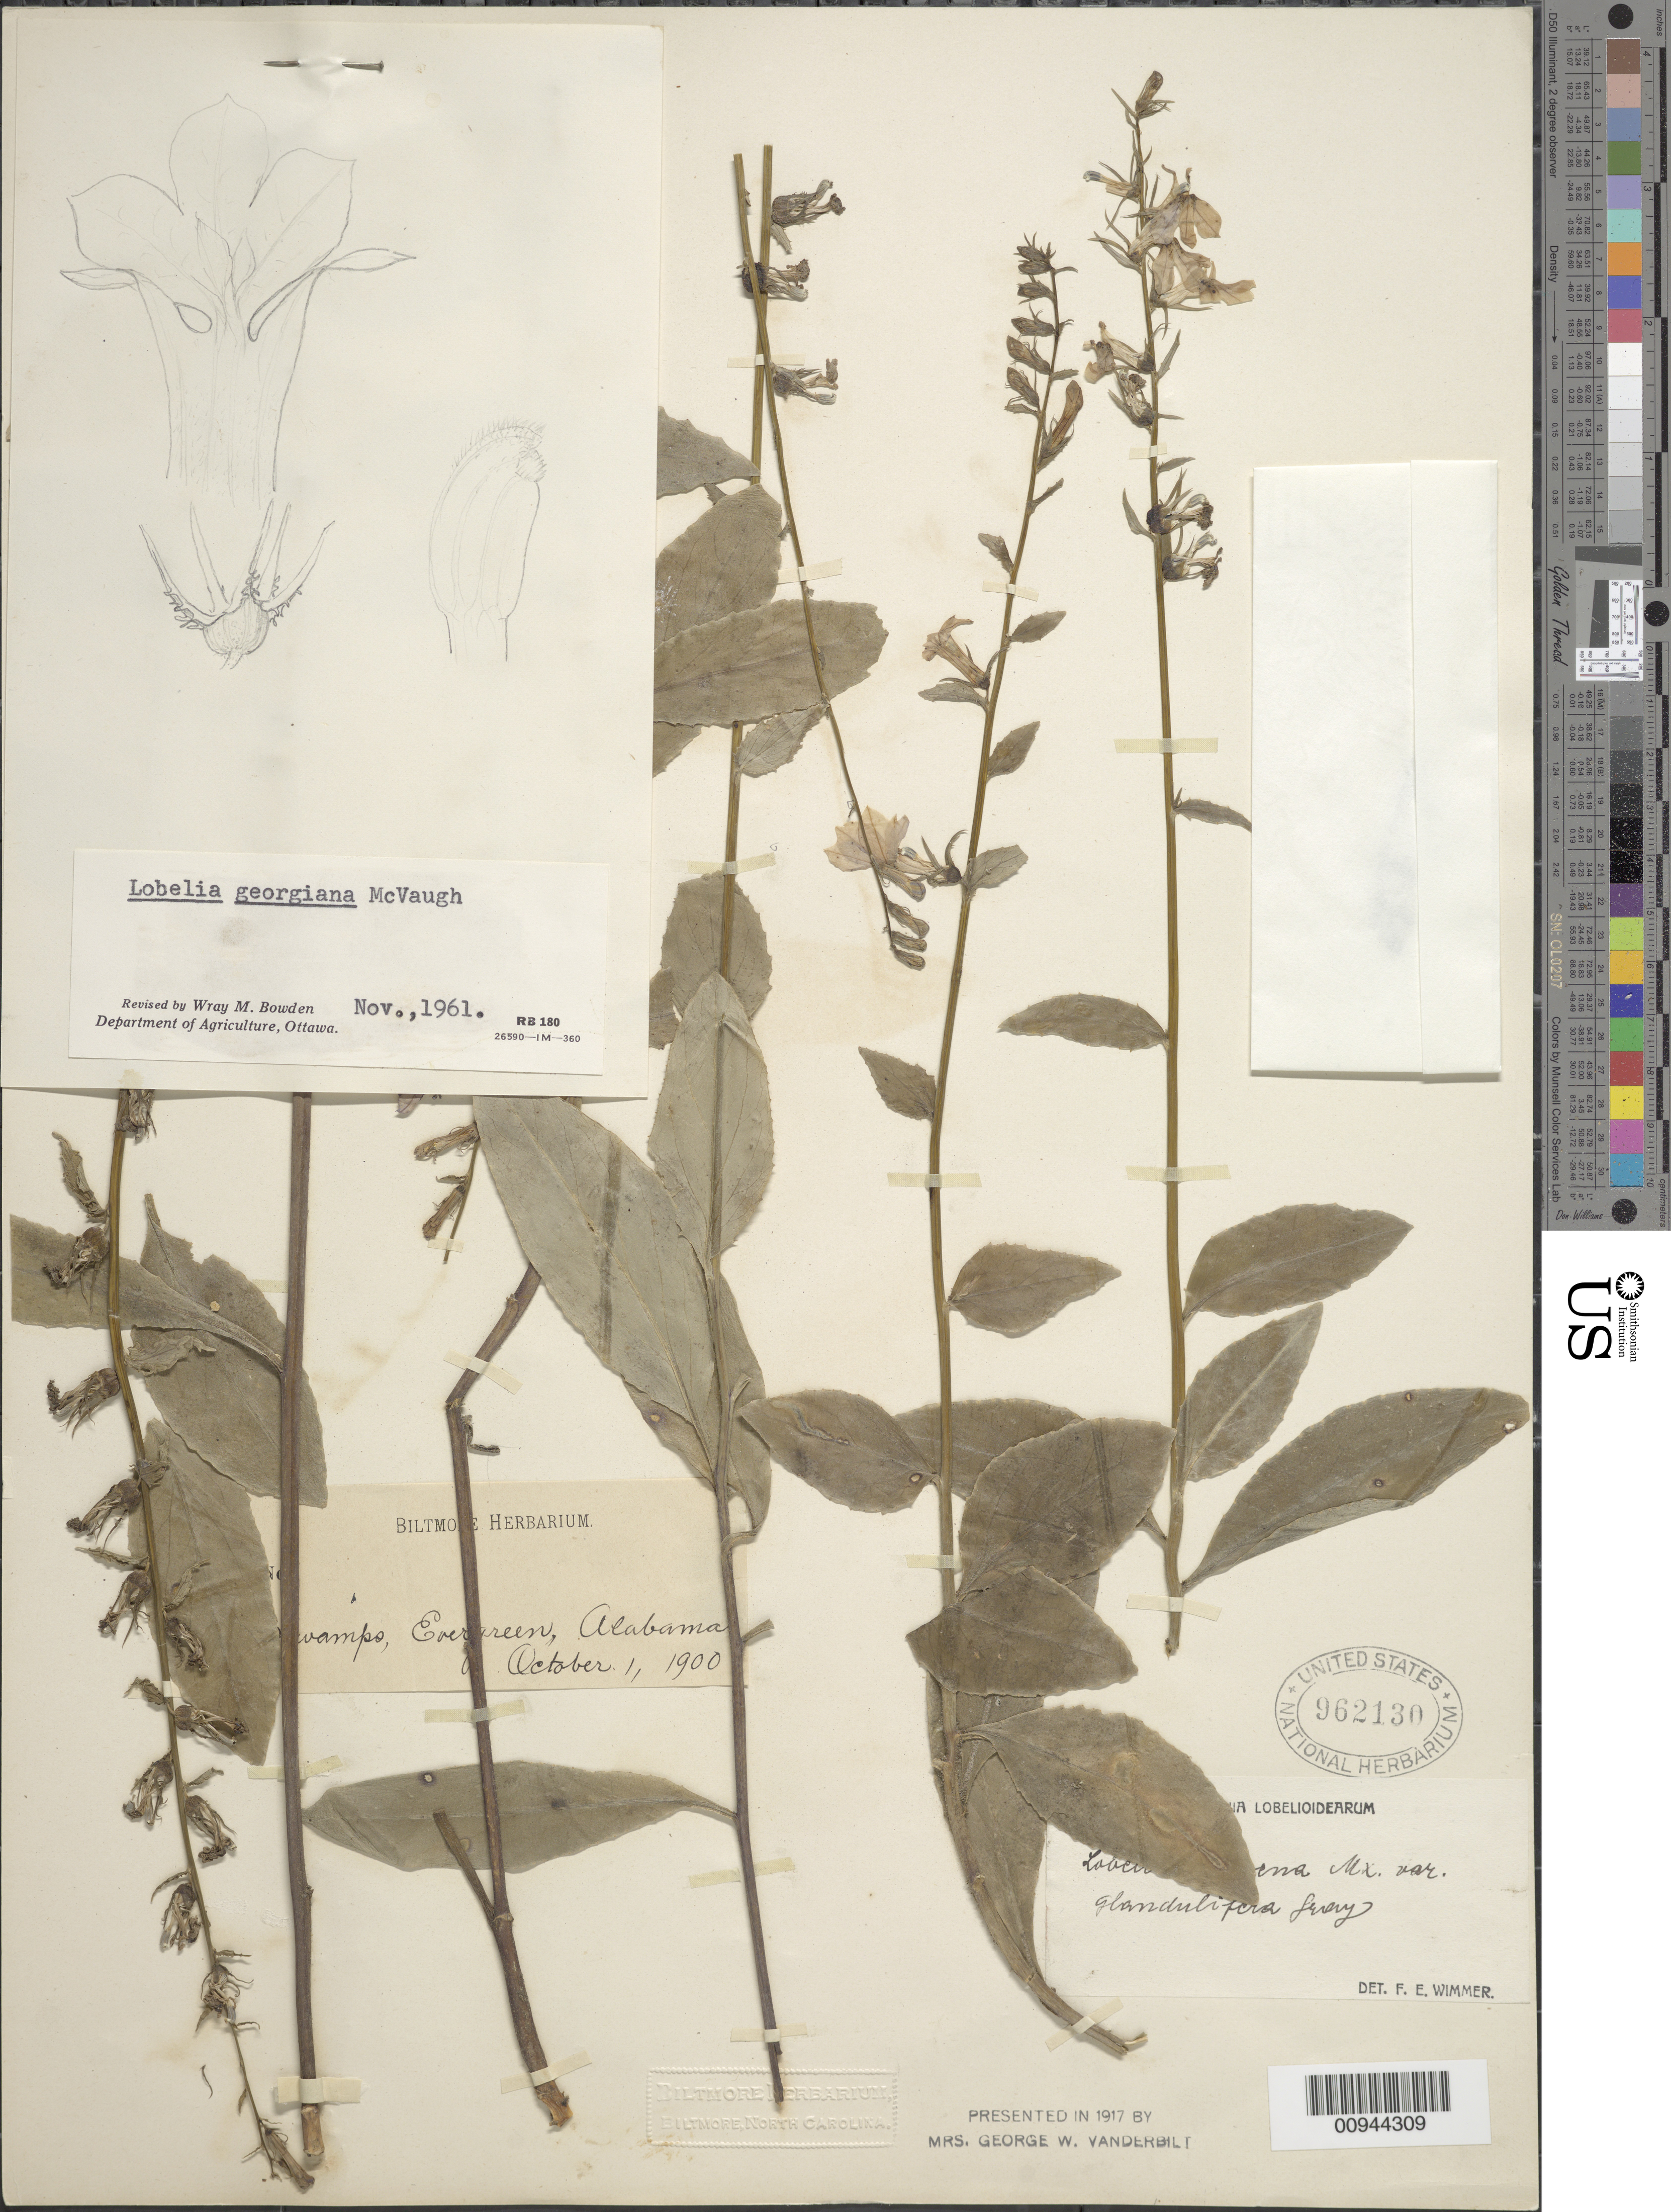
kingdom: Plantae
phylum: Tracheophyta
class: Magnoliopsida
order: Asterales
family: Campanulaceae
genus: Lobelia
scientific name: Lobelia georgiana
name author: McVaugh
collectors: ex herb. Biltmore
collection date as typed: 01 Oct 1900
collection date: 1900-10-01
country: United States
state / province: Alabama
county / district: Conecuh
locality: Evergreen.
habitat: swamps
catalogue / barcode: US 962130